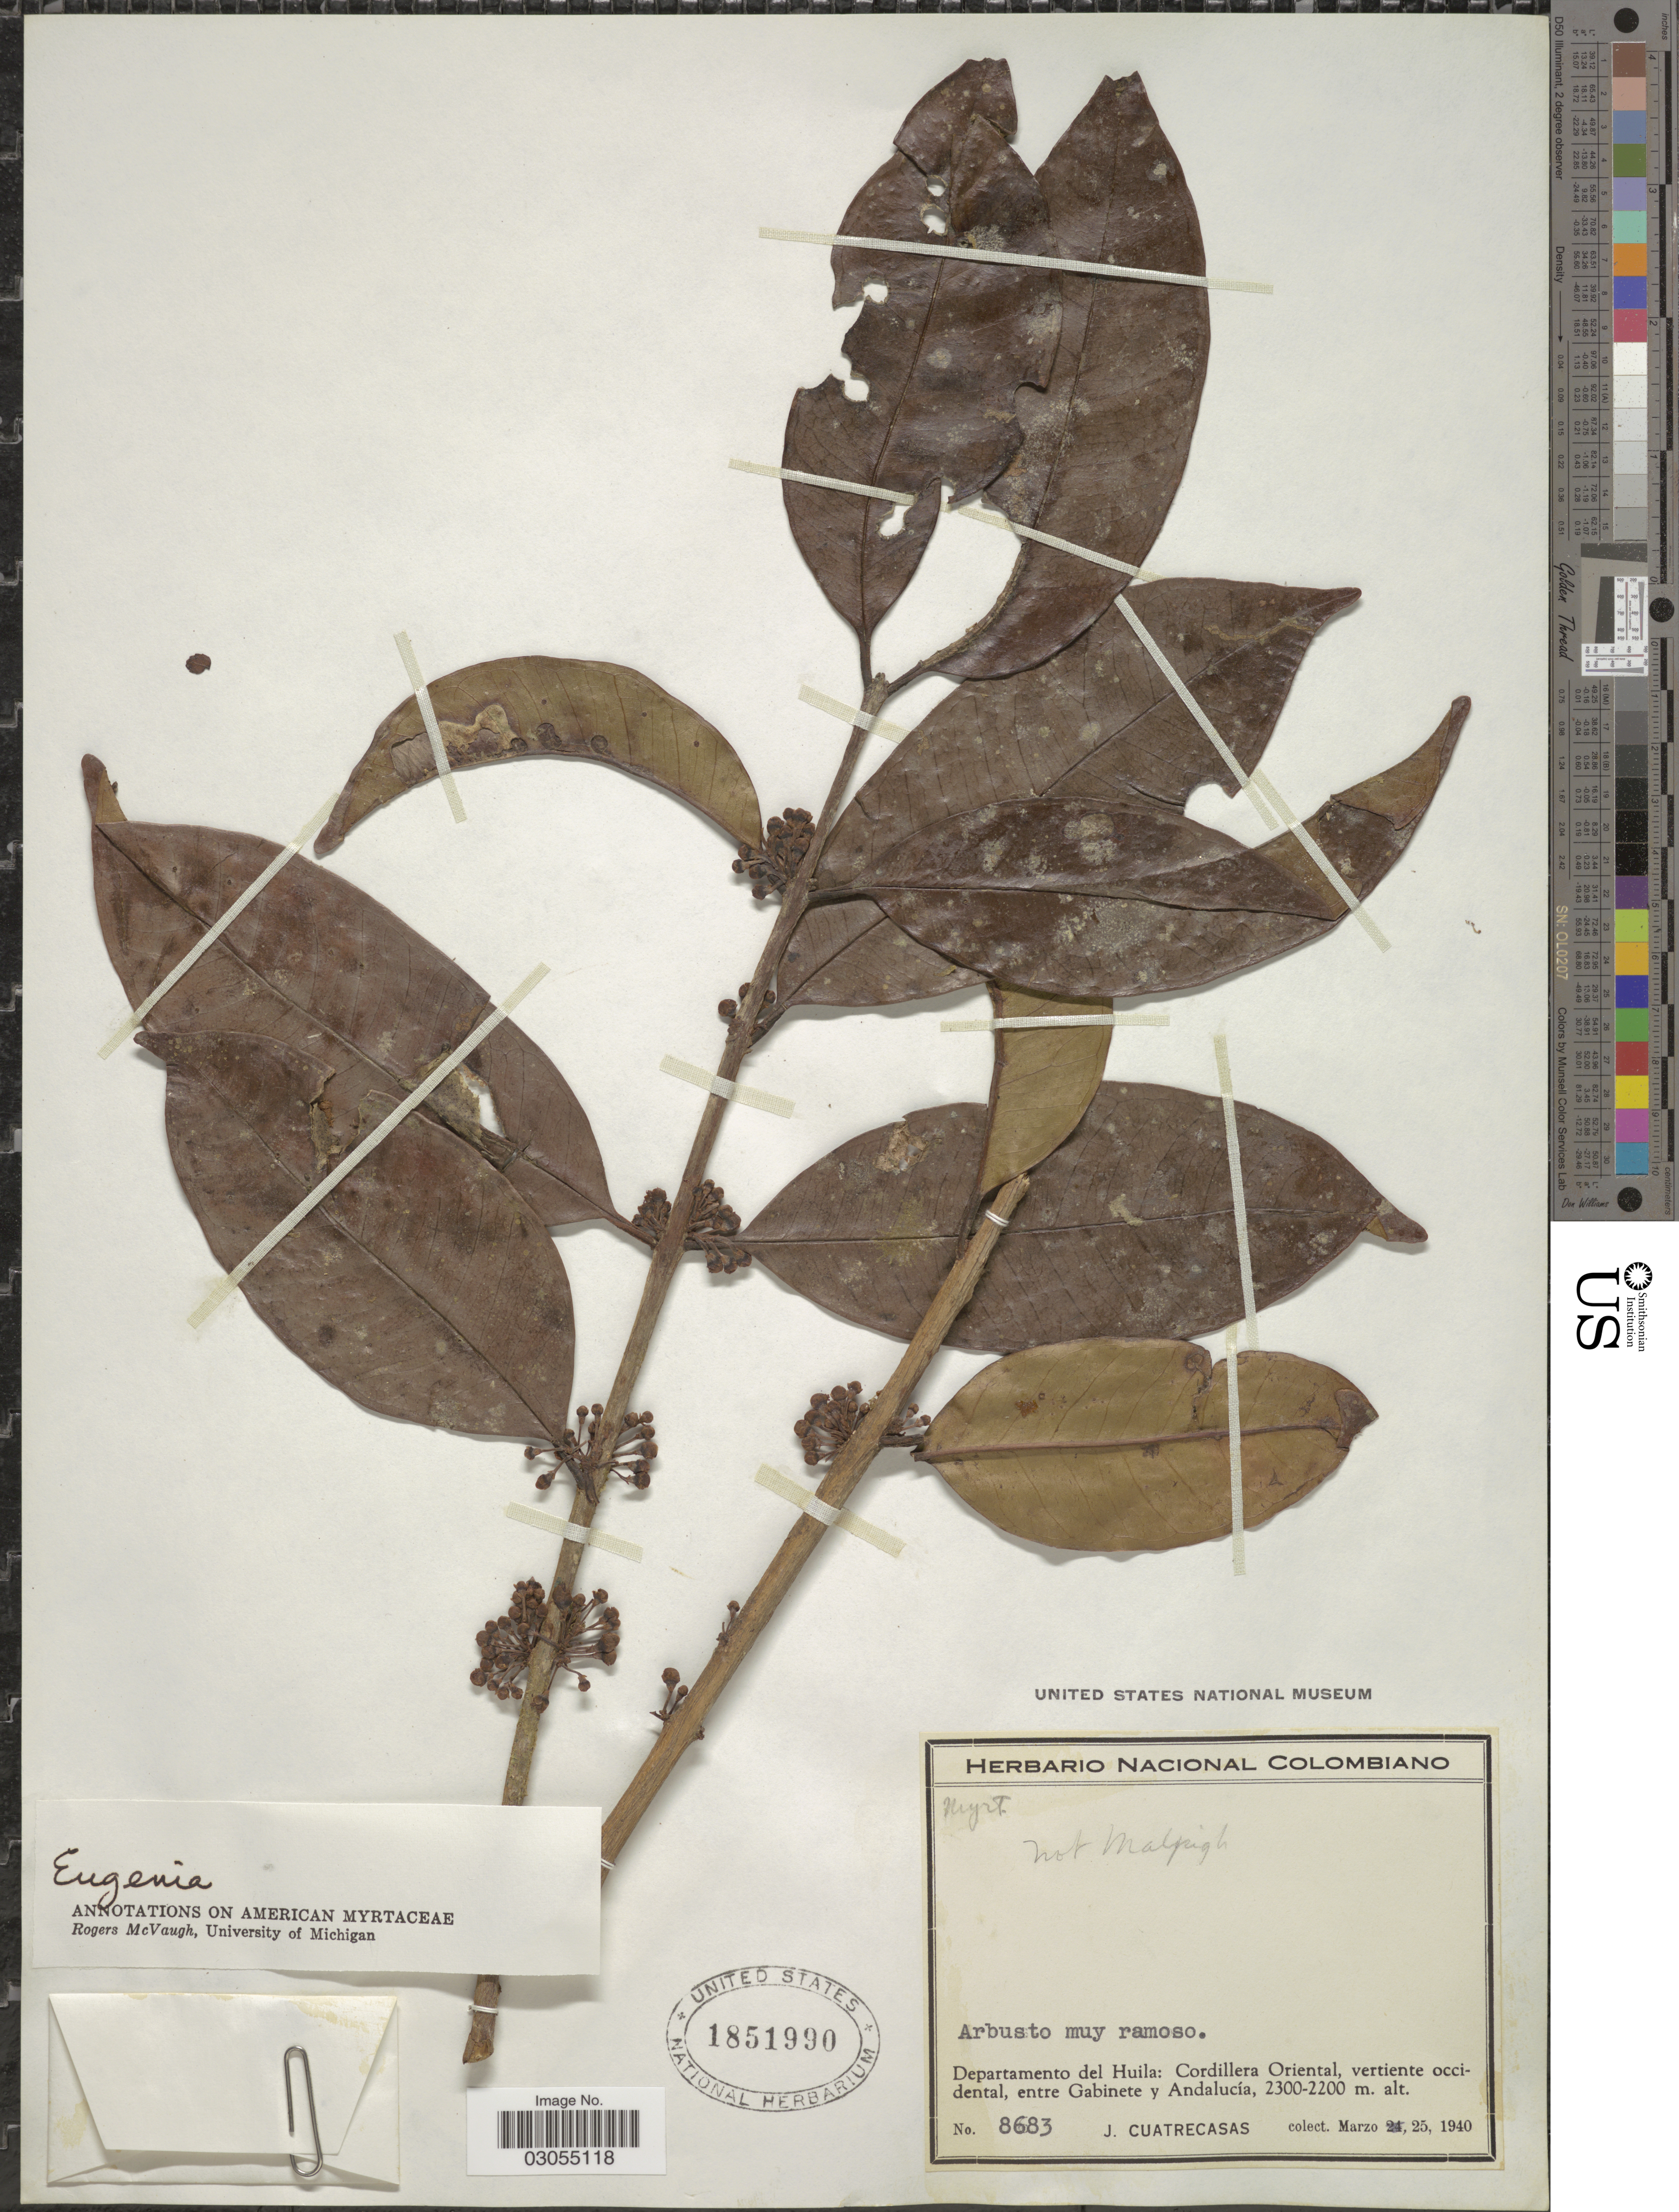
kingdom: Plantae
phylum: Tracheophyta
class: Magnoliopsida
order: Myrtales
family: Myrtaceae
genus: Eugenia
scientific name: Eugenia sp.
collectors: J. Cuatrecasas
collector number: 8683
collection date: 1940-03-25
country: Colombia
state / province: Huila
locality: Departamento del Huila: Cordillera Oriental, vertiente occidental, entre Gabinete y Andalucía.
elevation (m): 2200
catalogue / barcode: US 1851990